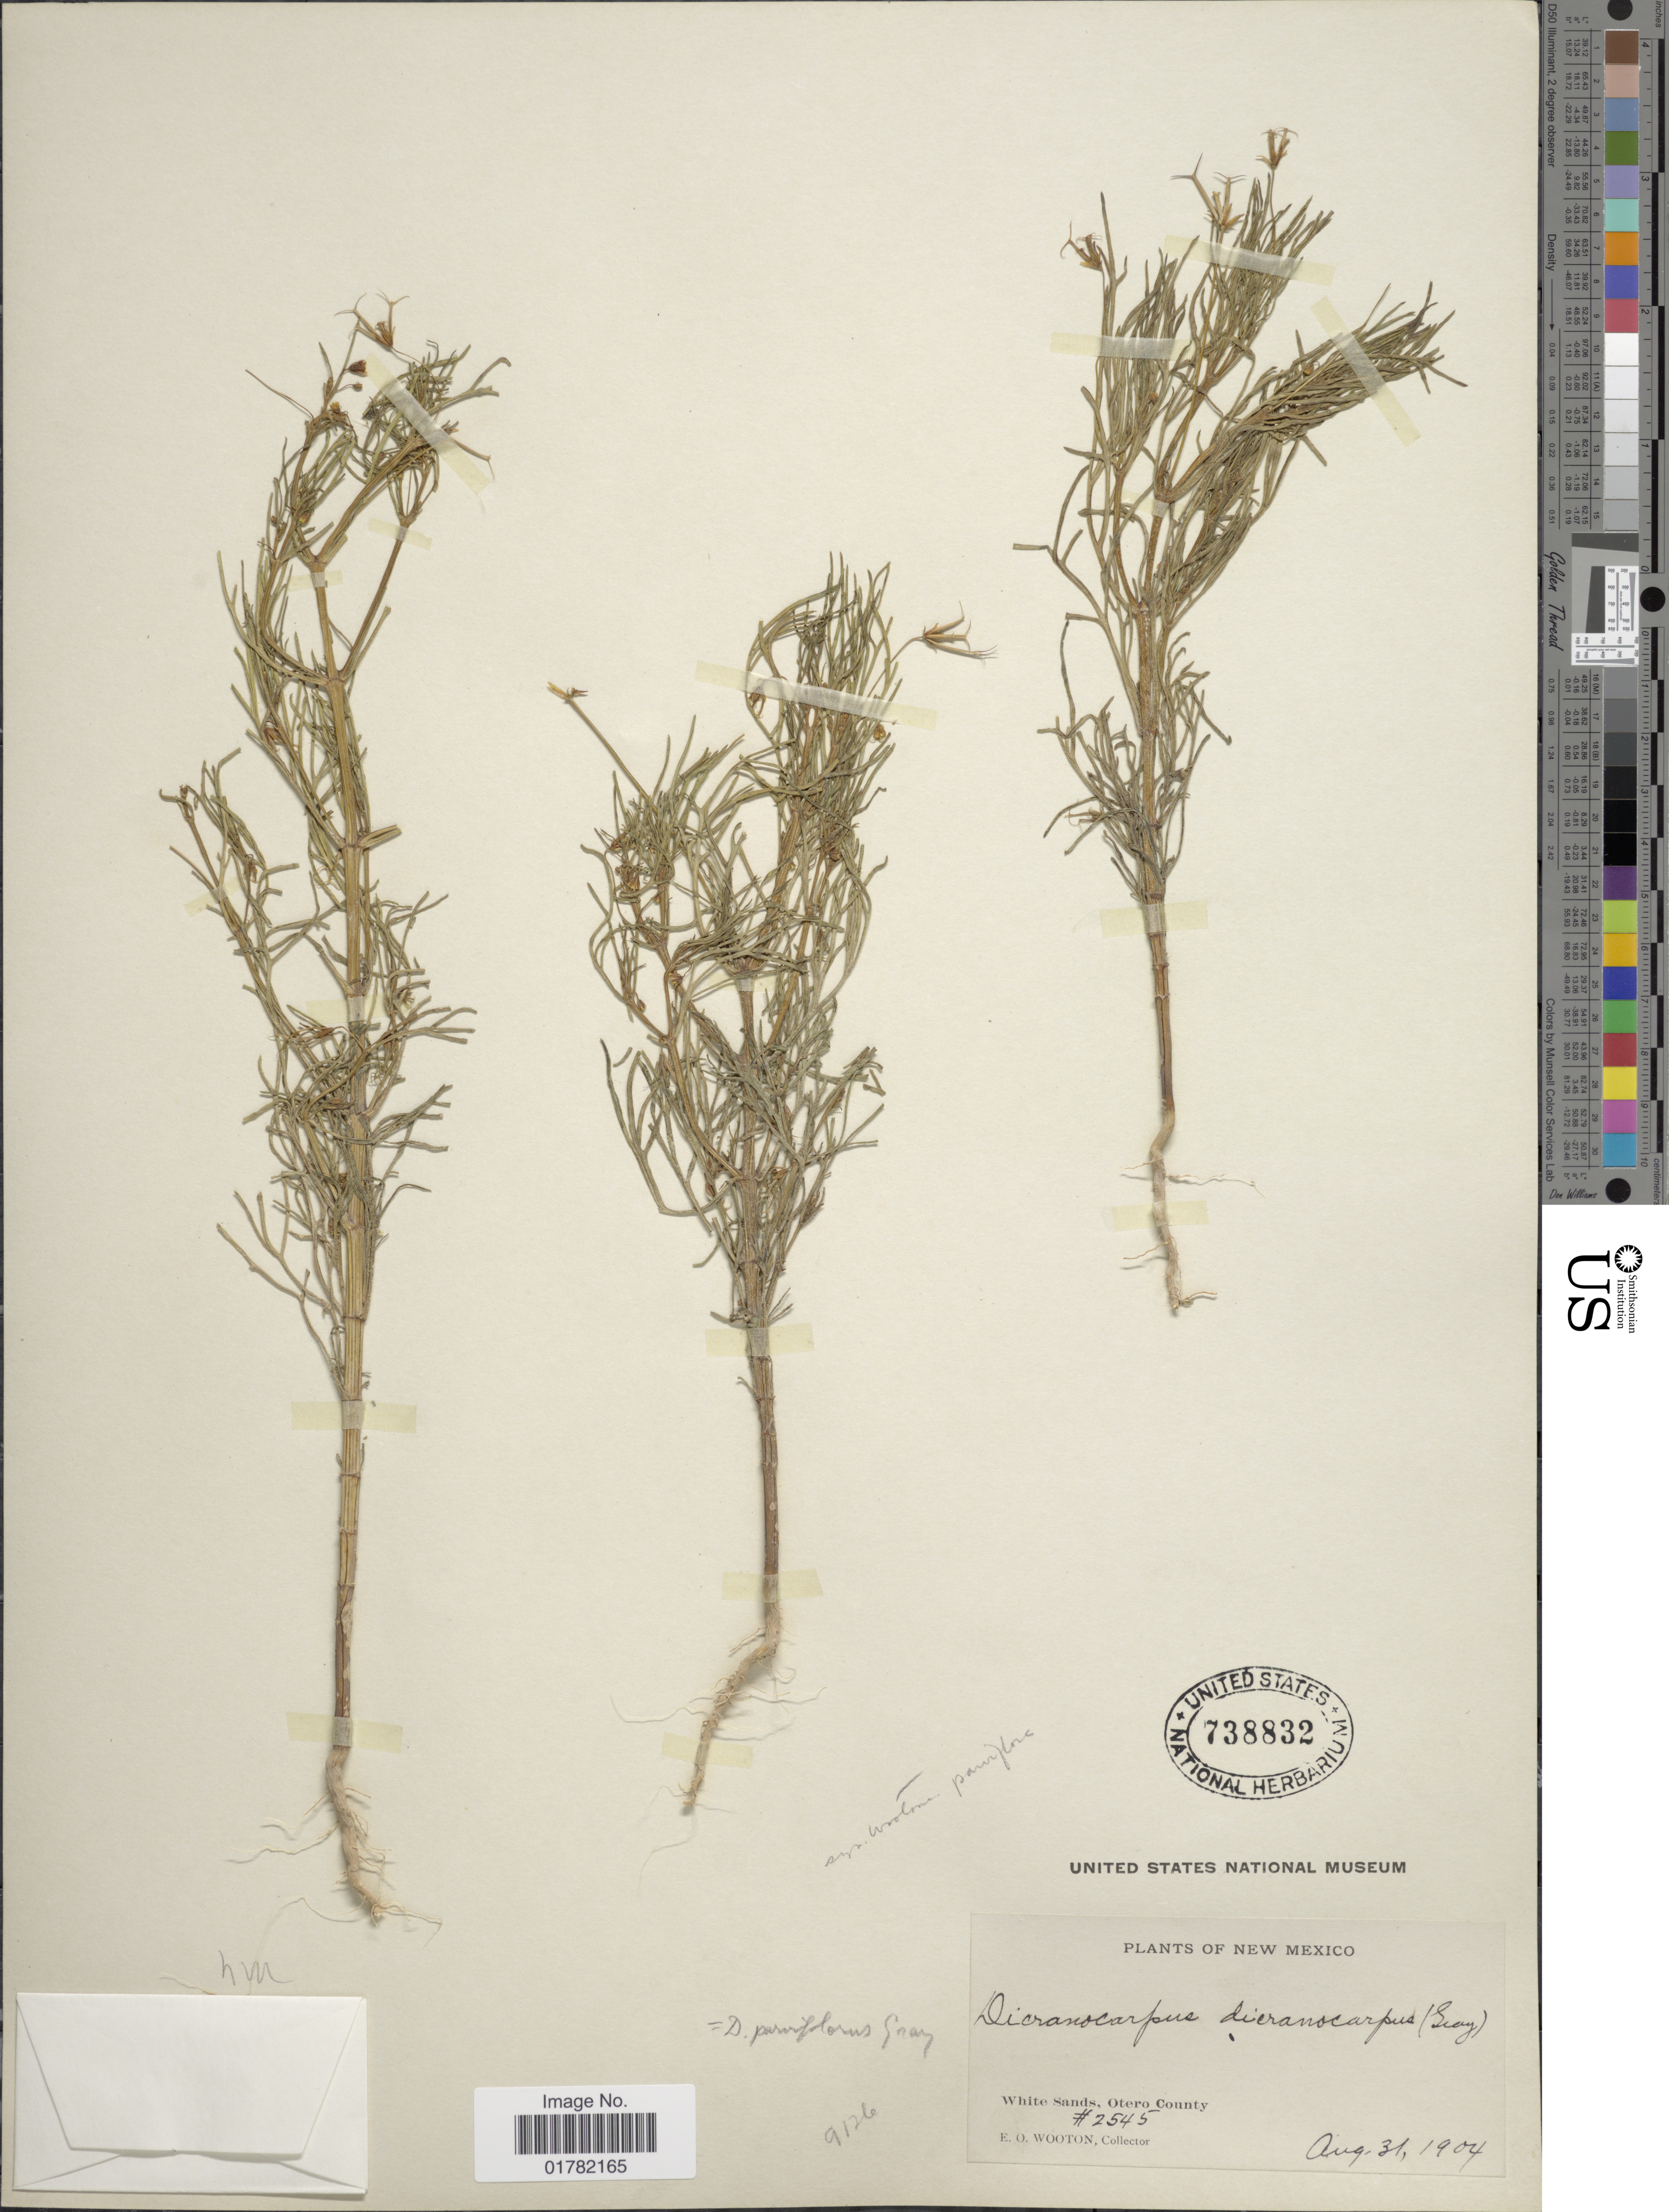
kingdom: Plantae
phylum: Tracheophyta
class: Magnoliopsida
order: Asterales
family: Asteraceae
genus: Dicranocarpus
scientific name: Dicranocarpus parviflorus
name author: A. Gray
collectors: E. O. Wooton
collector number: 2545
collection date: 1904-08-31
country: United States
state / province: New Mexico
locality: White Sands, Otero County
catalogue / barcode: US 738832